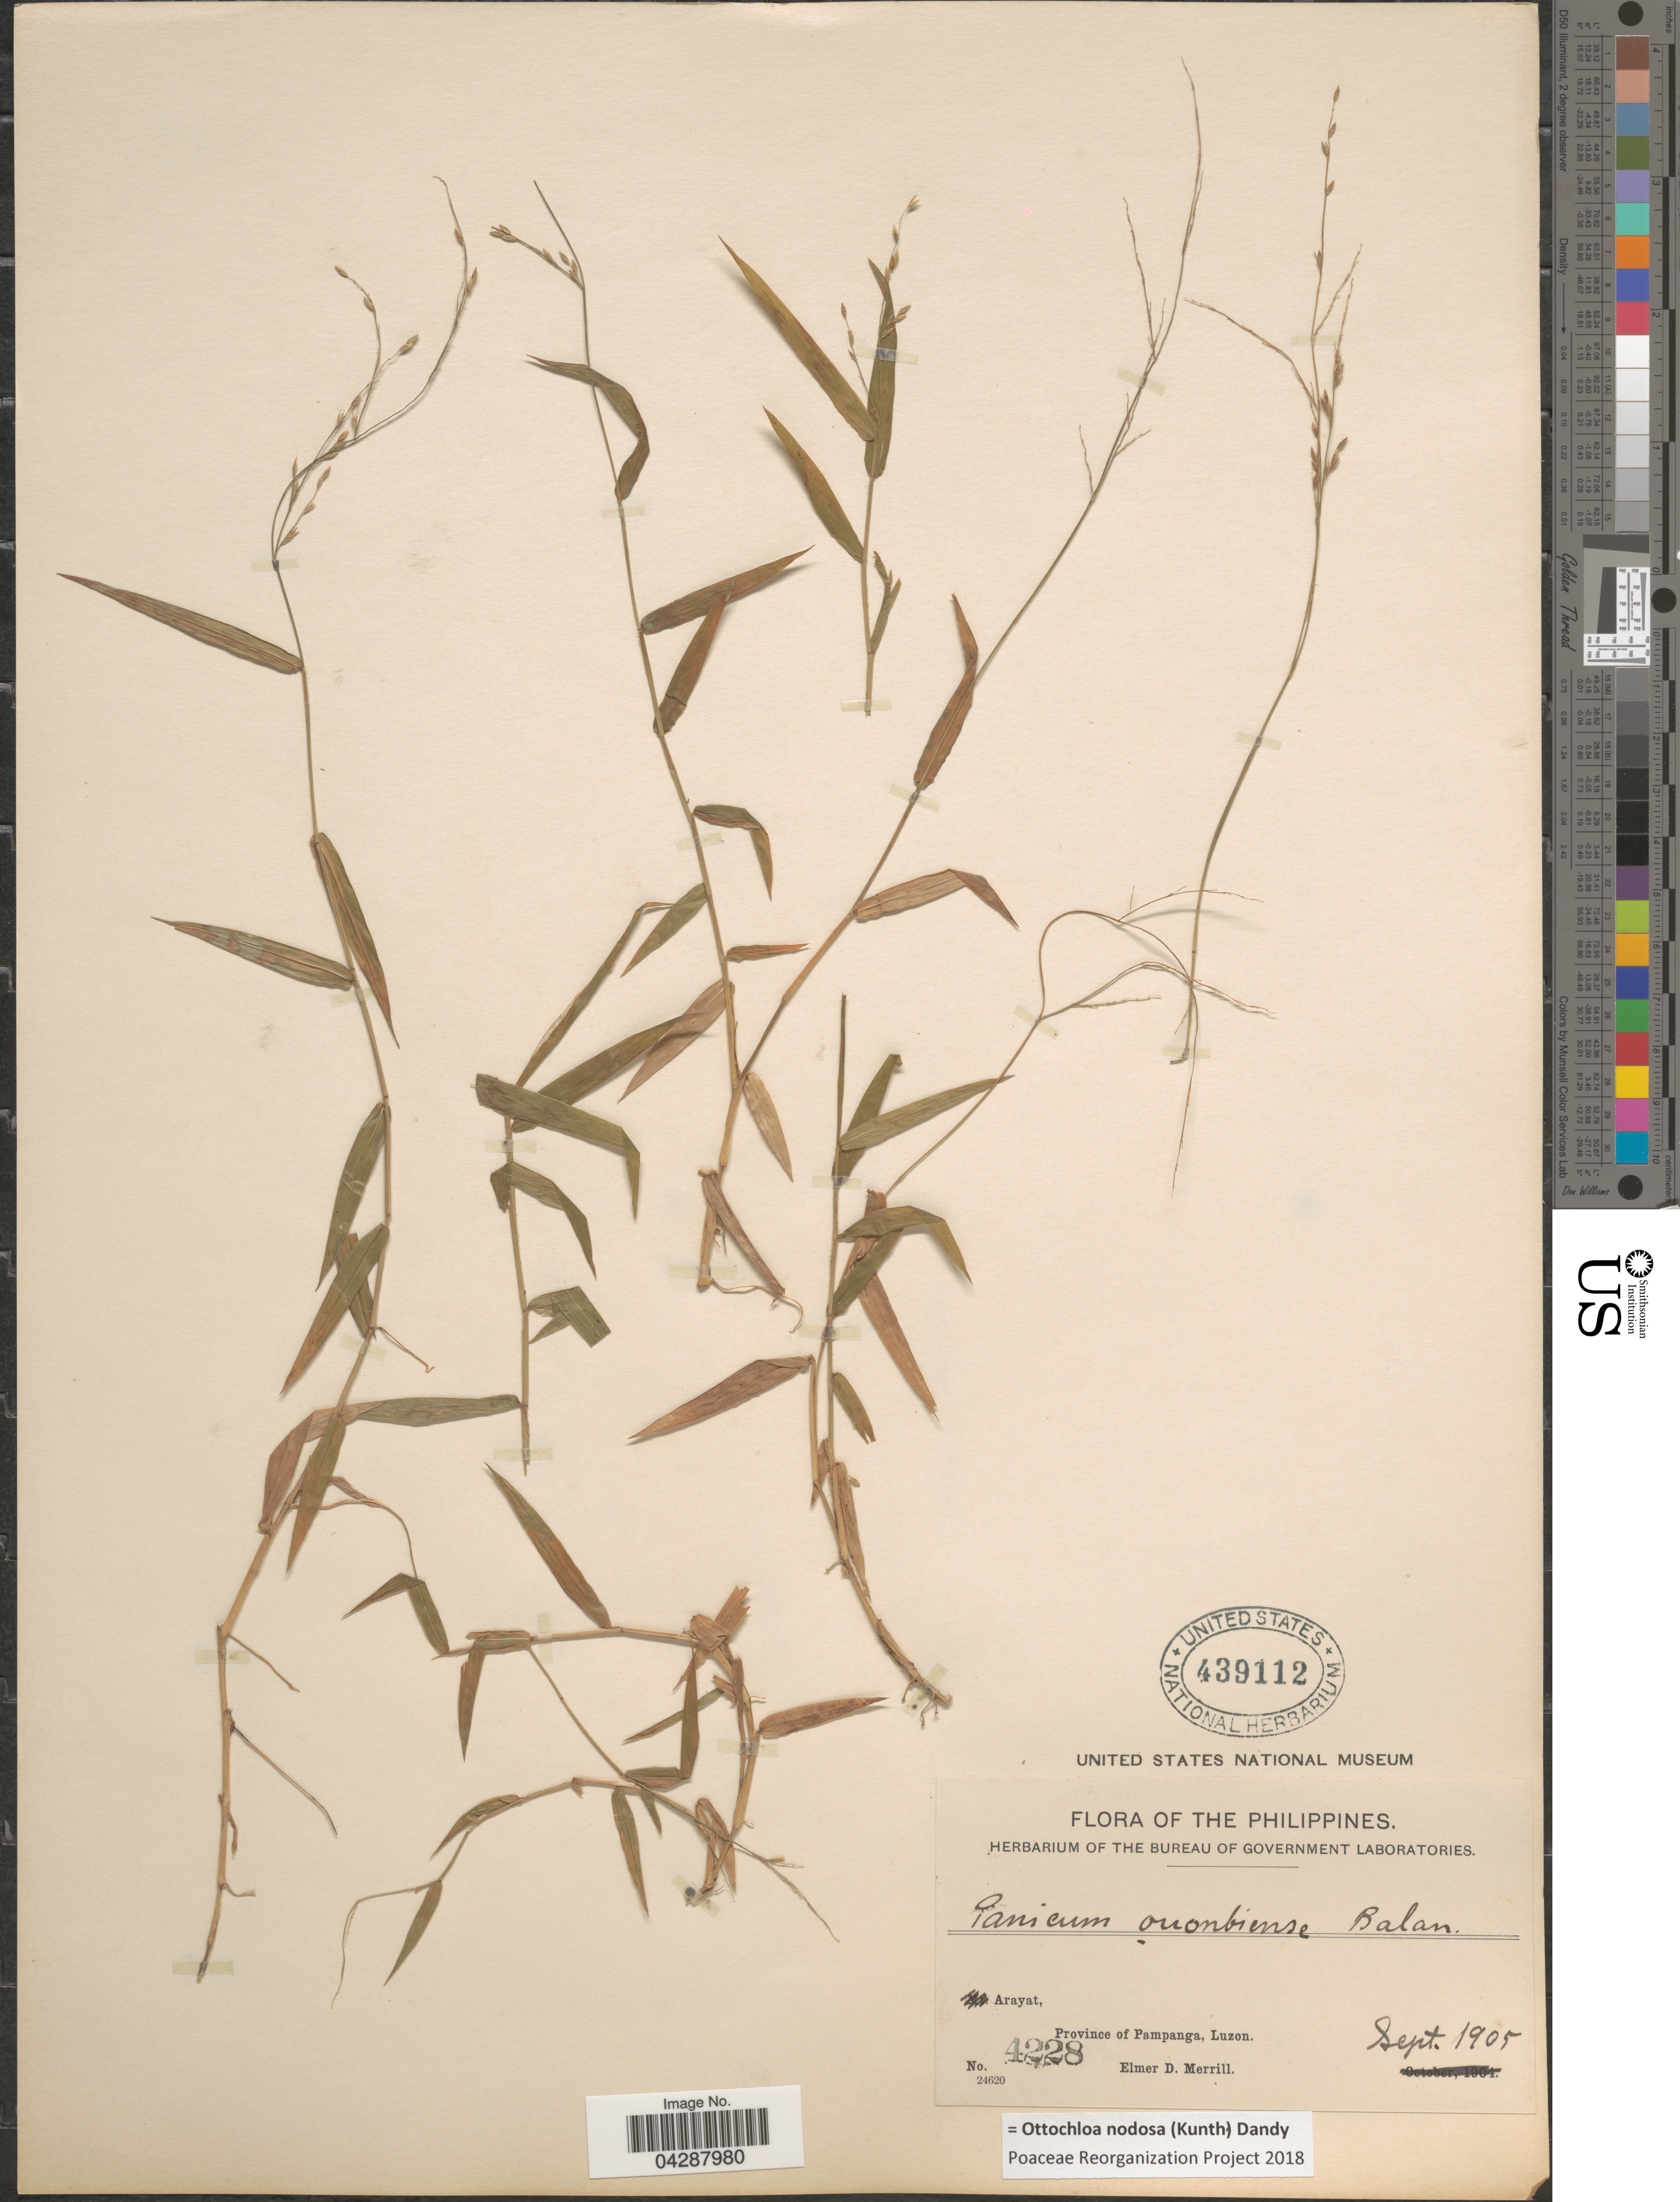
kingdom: Plantae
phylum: Tracheophyta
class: Liliopsida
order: Poales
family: Poaceae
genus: Ottochloa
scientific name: Ottochloa nodosa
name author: (Kunth) Dandy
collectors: E. D. Merrill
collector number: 4228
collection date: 1905-09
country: Philippines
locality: Arayat, Province of Pampanga, Luzon.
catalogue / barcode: US 439112